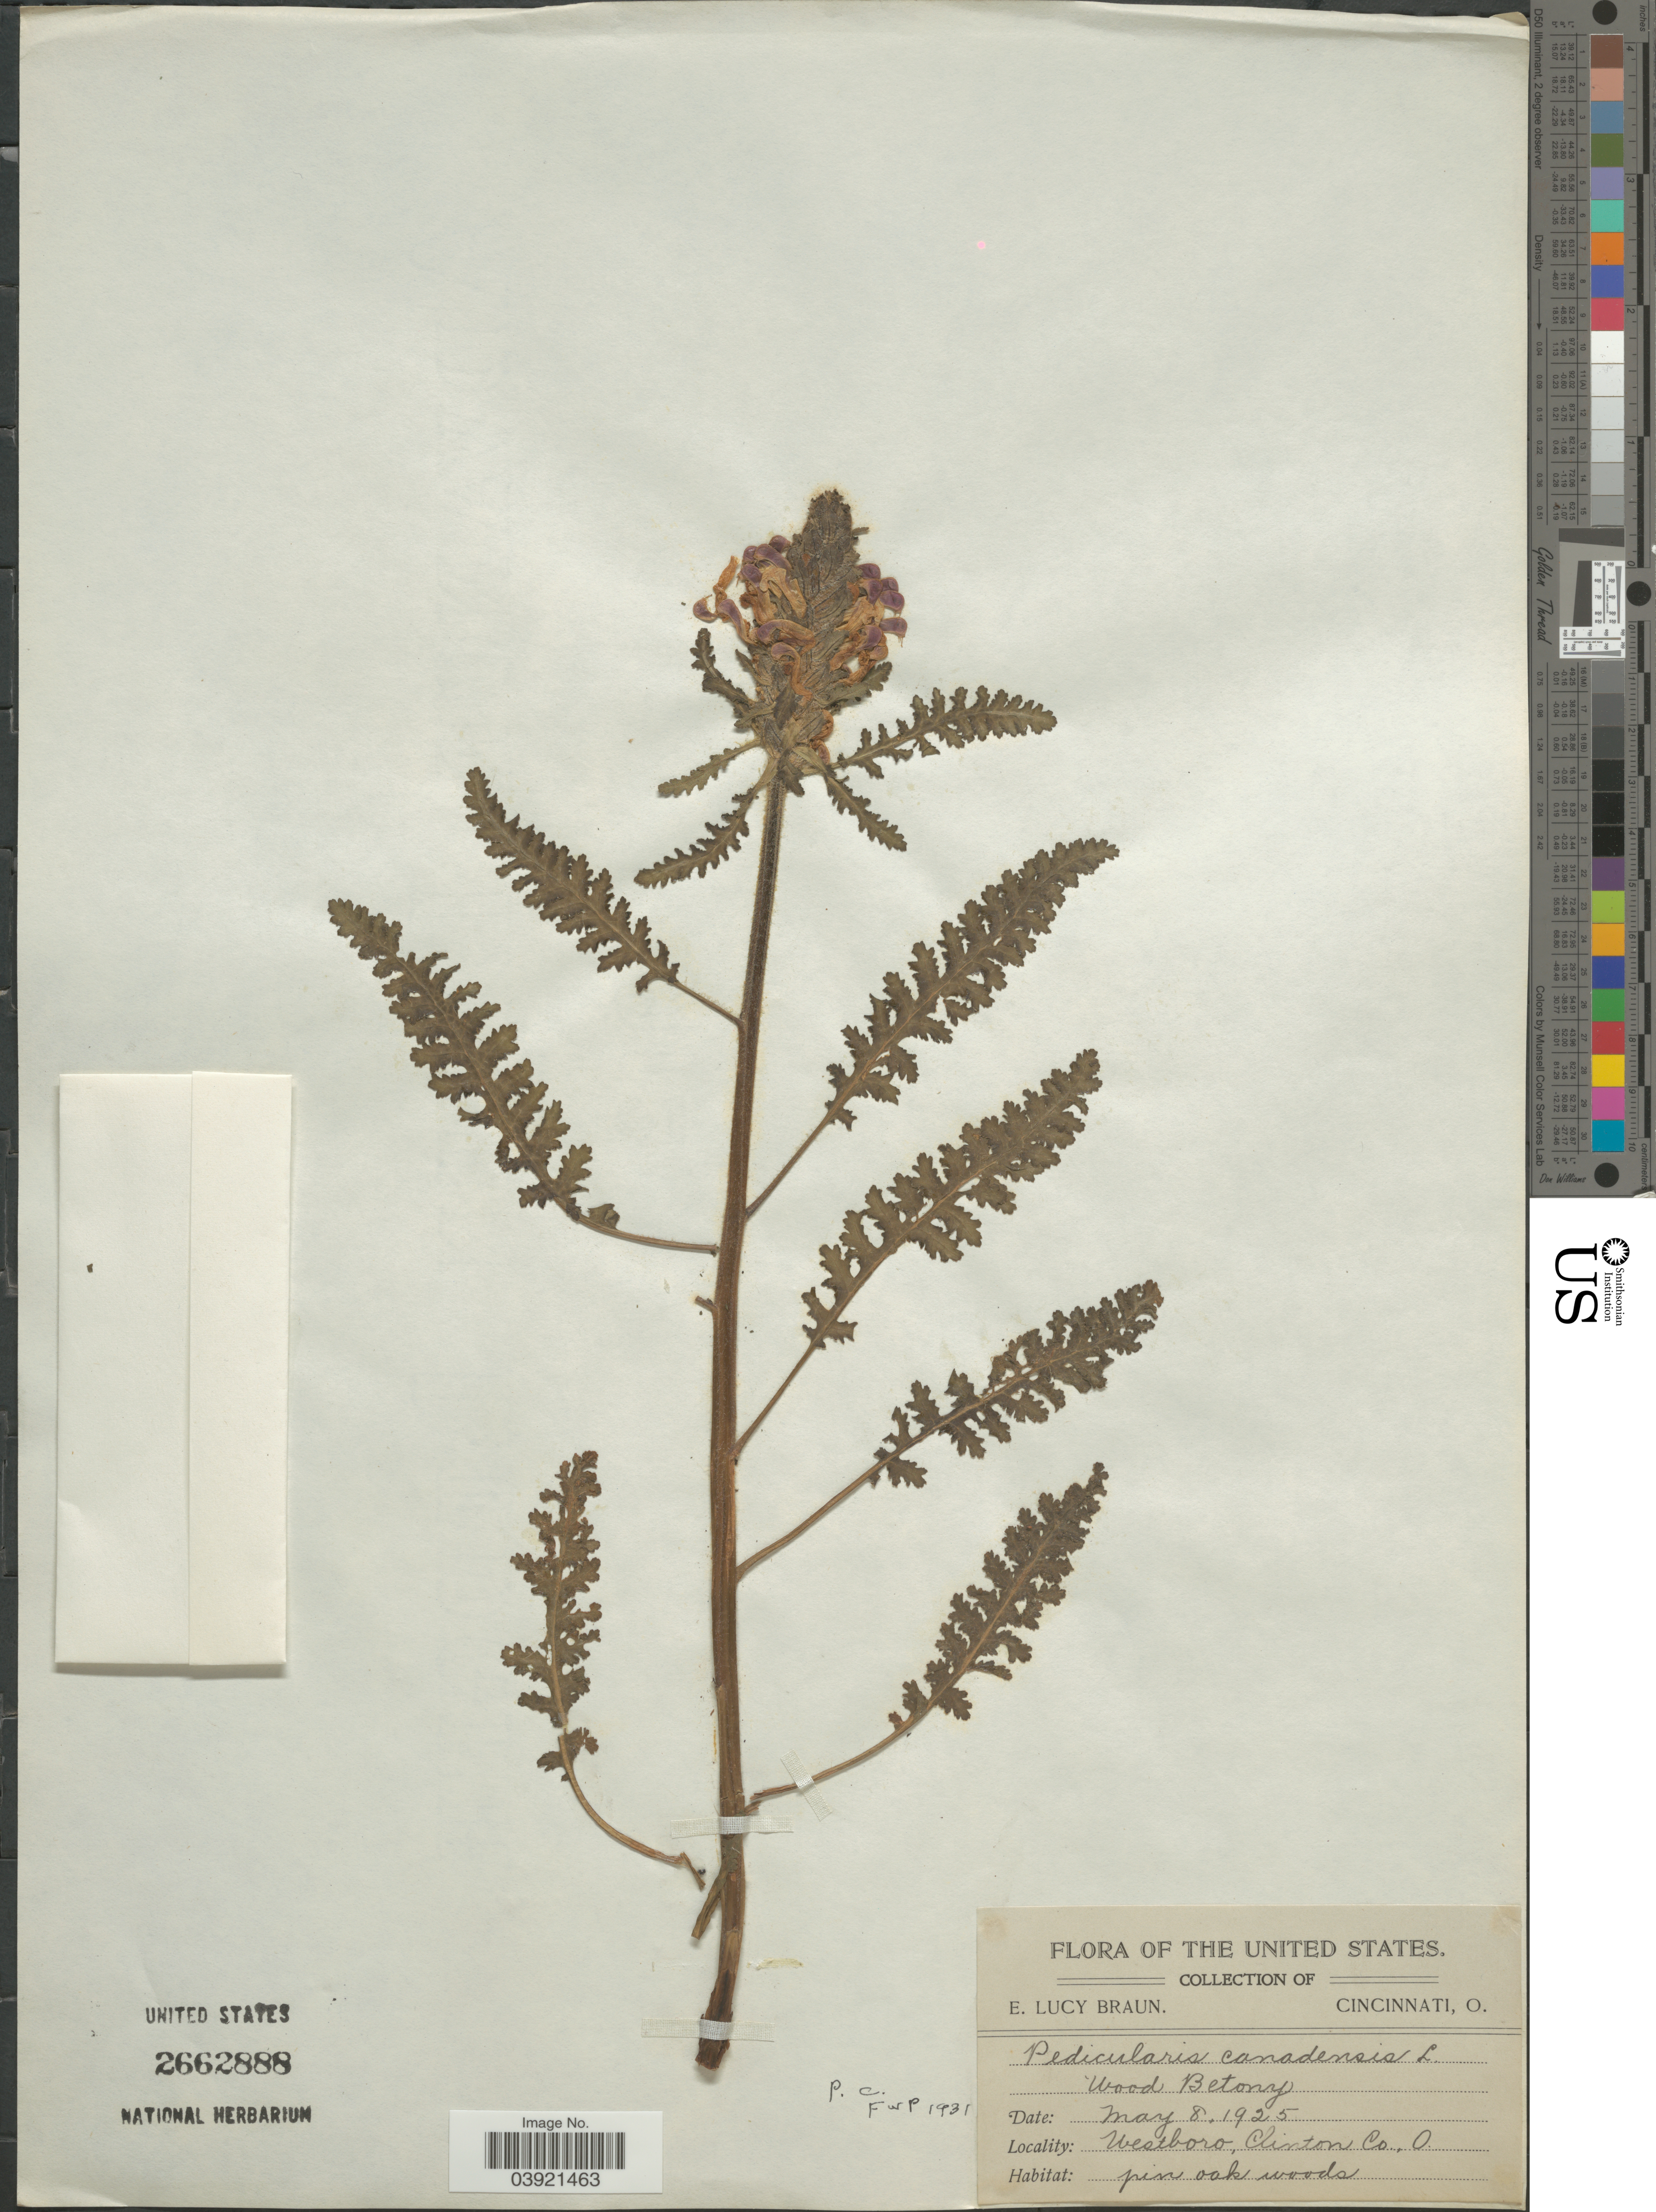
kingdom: Plantae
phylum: Tracheophyta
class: Magnoliopsida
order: Lamiales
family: Orobanchaceae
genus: Pedicularis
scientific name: Pedicularis canadensis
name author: L.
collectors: E. L. Braun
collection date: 1925-05-08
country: United States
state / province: Ohio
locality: Westboro, Clinton Co.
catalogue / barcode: US 2662888